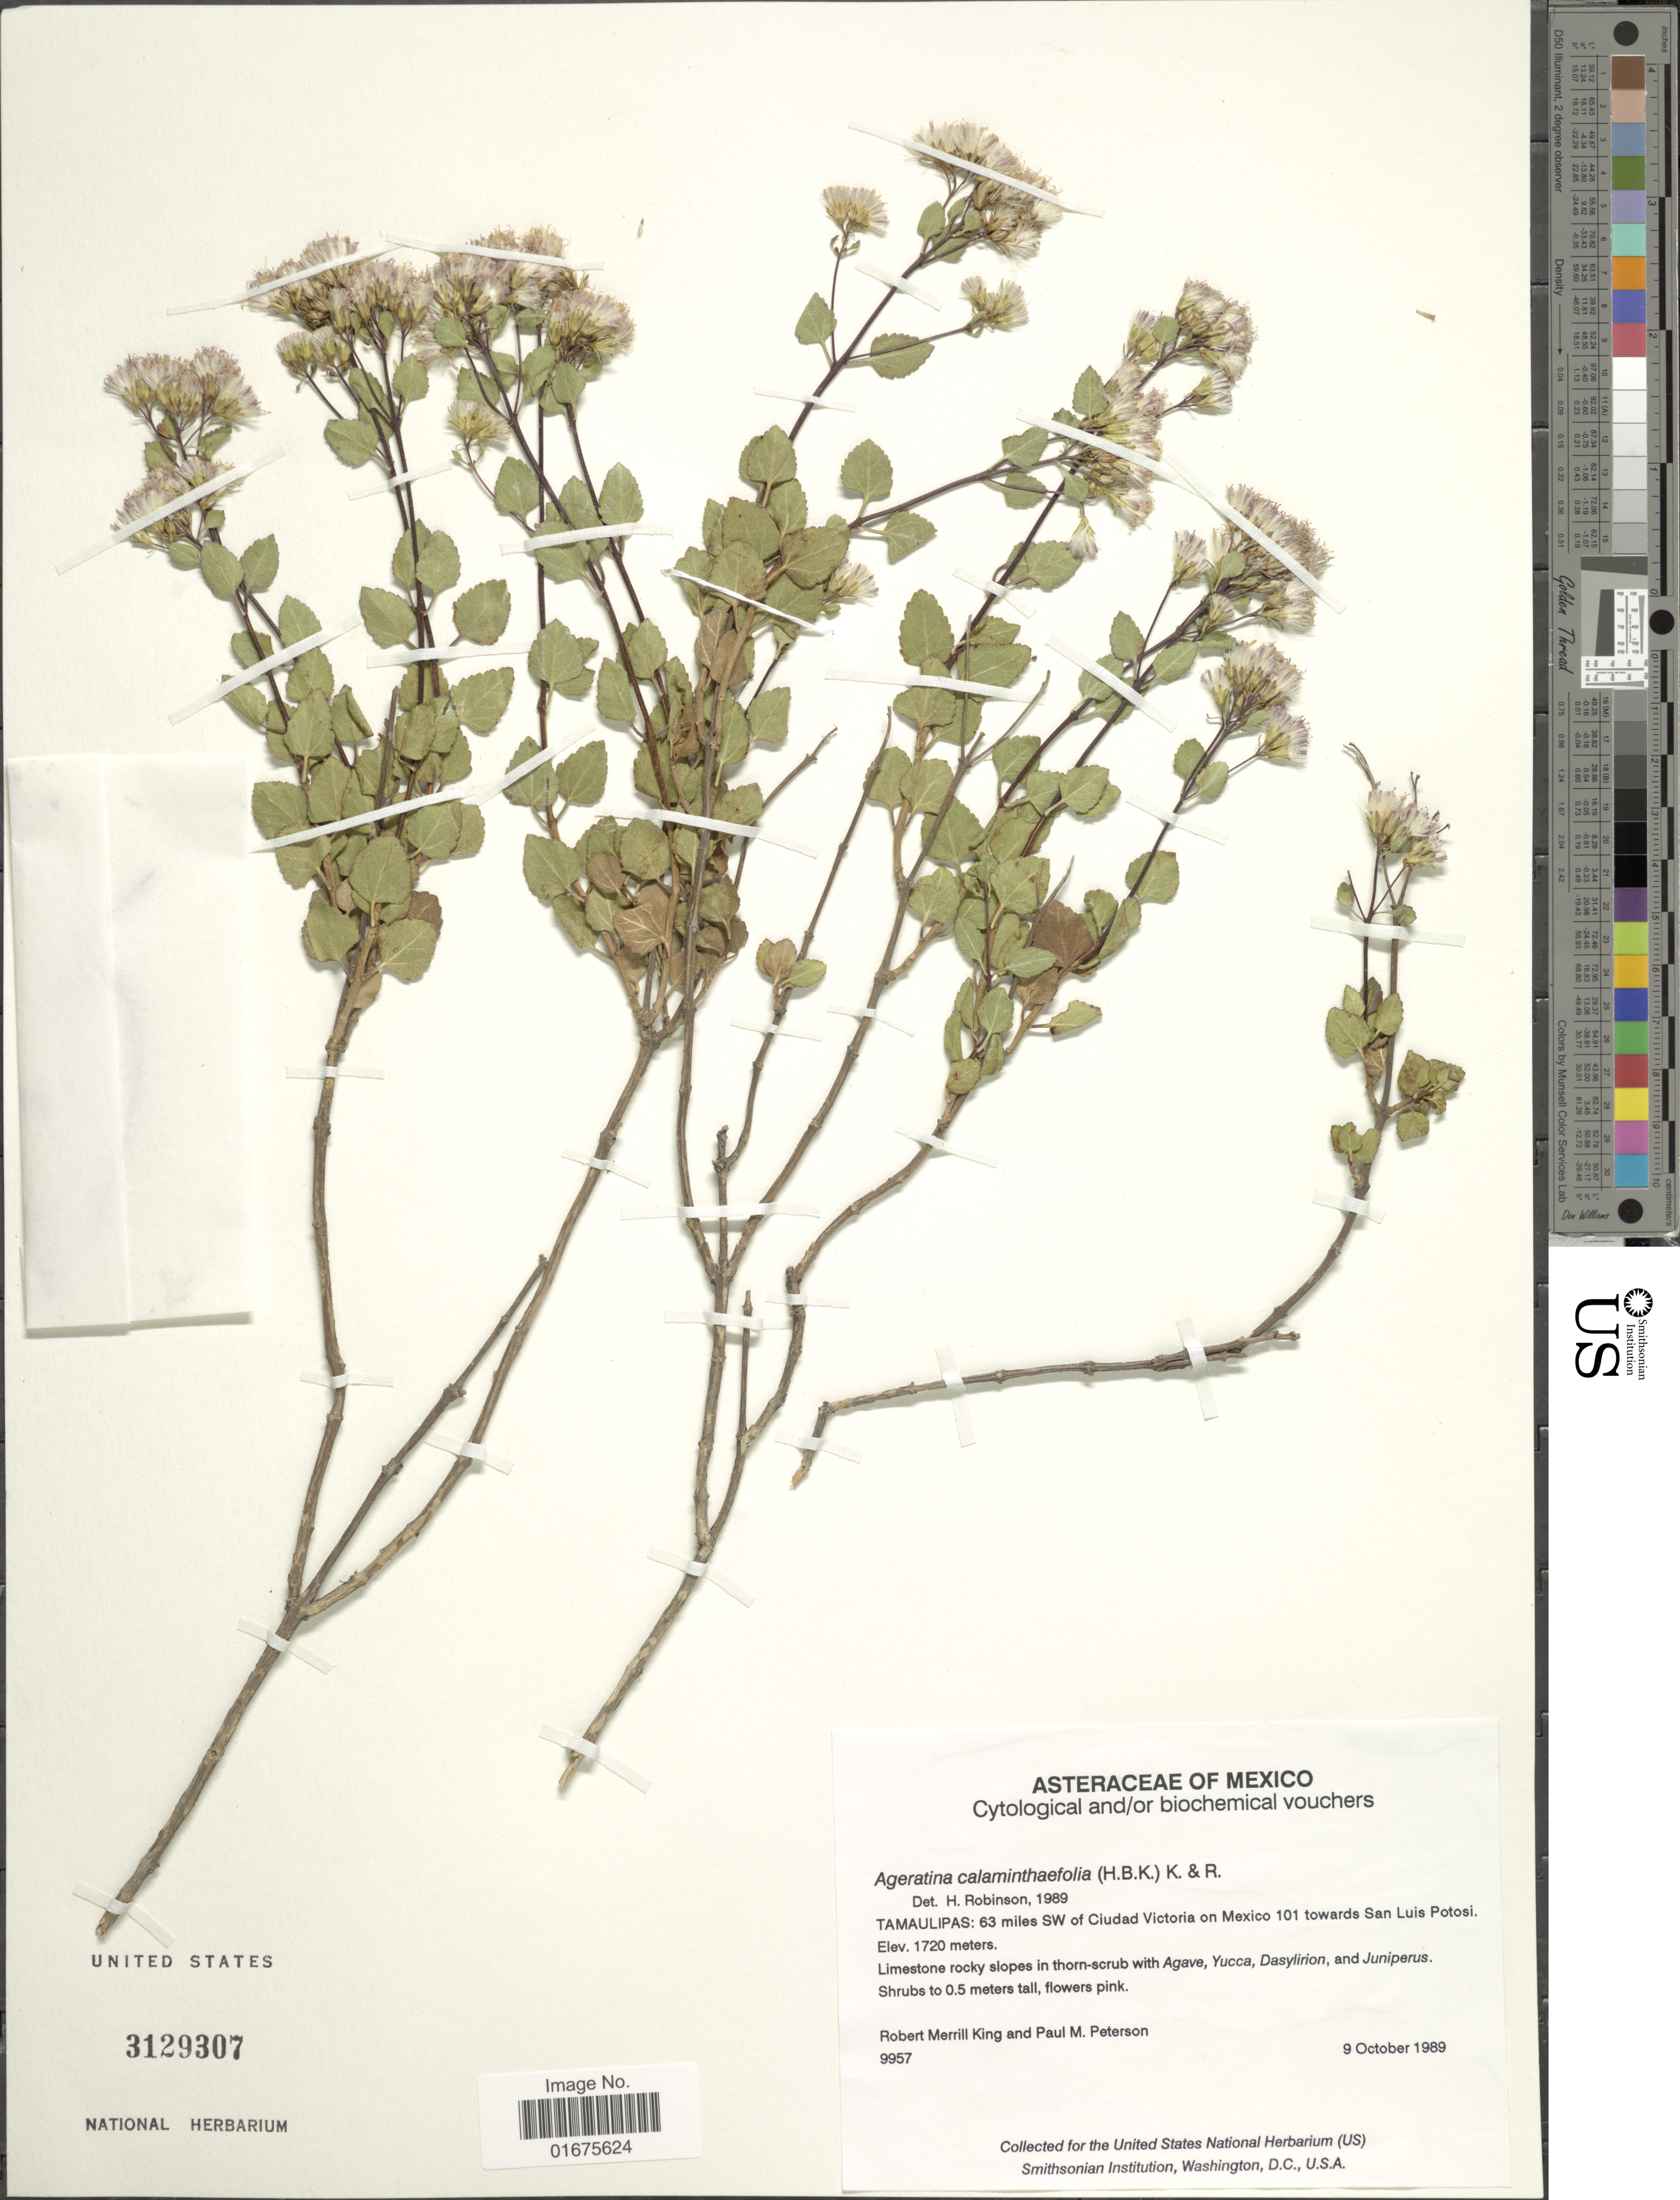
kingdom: Plantae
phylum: Tracheophyta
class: Magnoliopsida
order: Asterales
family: Asteraceae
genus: Ageratina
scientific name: Ageratina calaminthaefolia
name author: (Kunth) R.M. King & H. Rob.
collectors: R. M. King & P. M. Peterson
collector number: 9957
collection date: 1989-10-09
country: Mexico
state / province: Tamaulipas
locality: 63 miles SW of Ciudad Victoria on Mexico 101 towards San Luis Potosi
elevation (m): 1720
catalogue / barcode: US 3129307